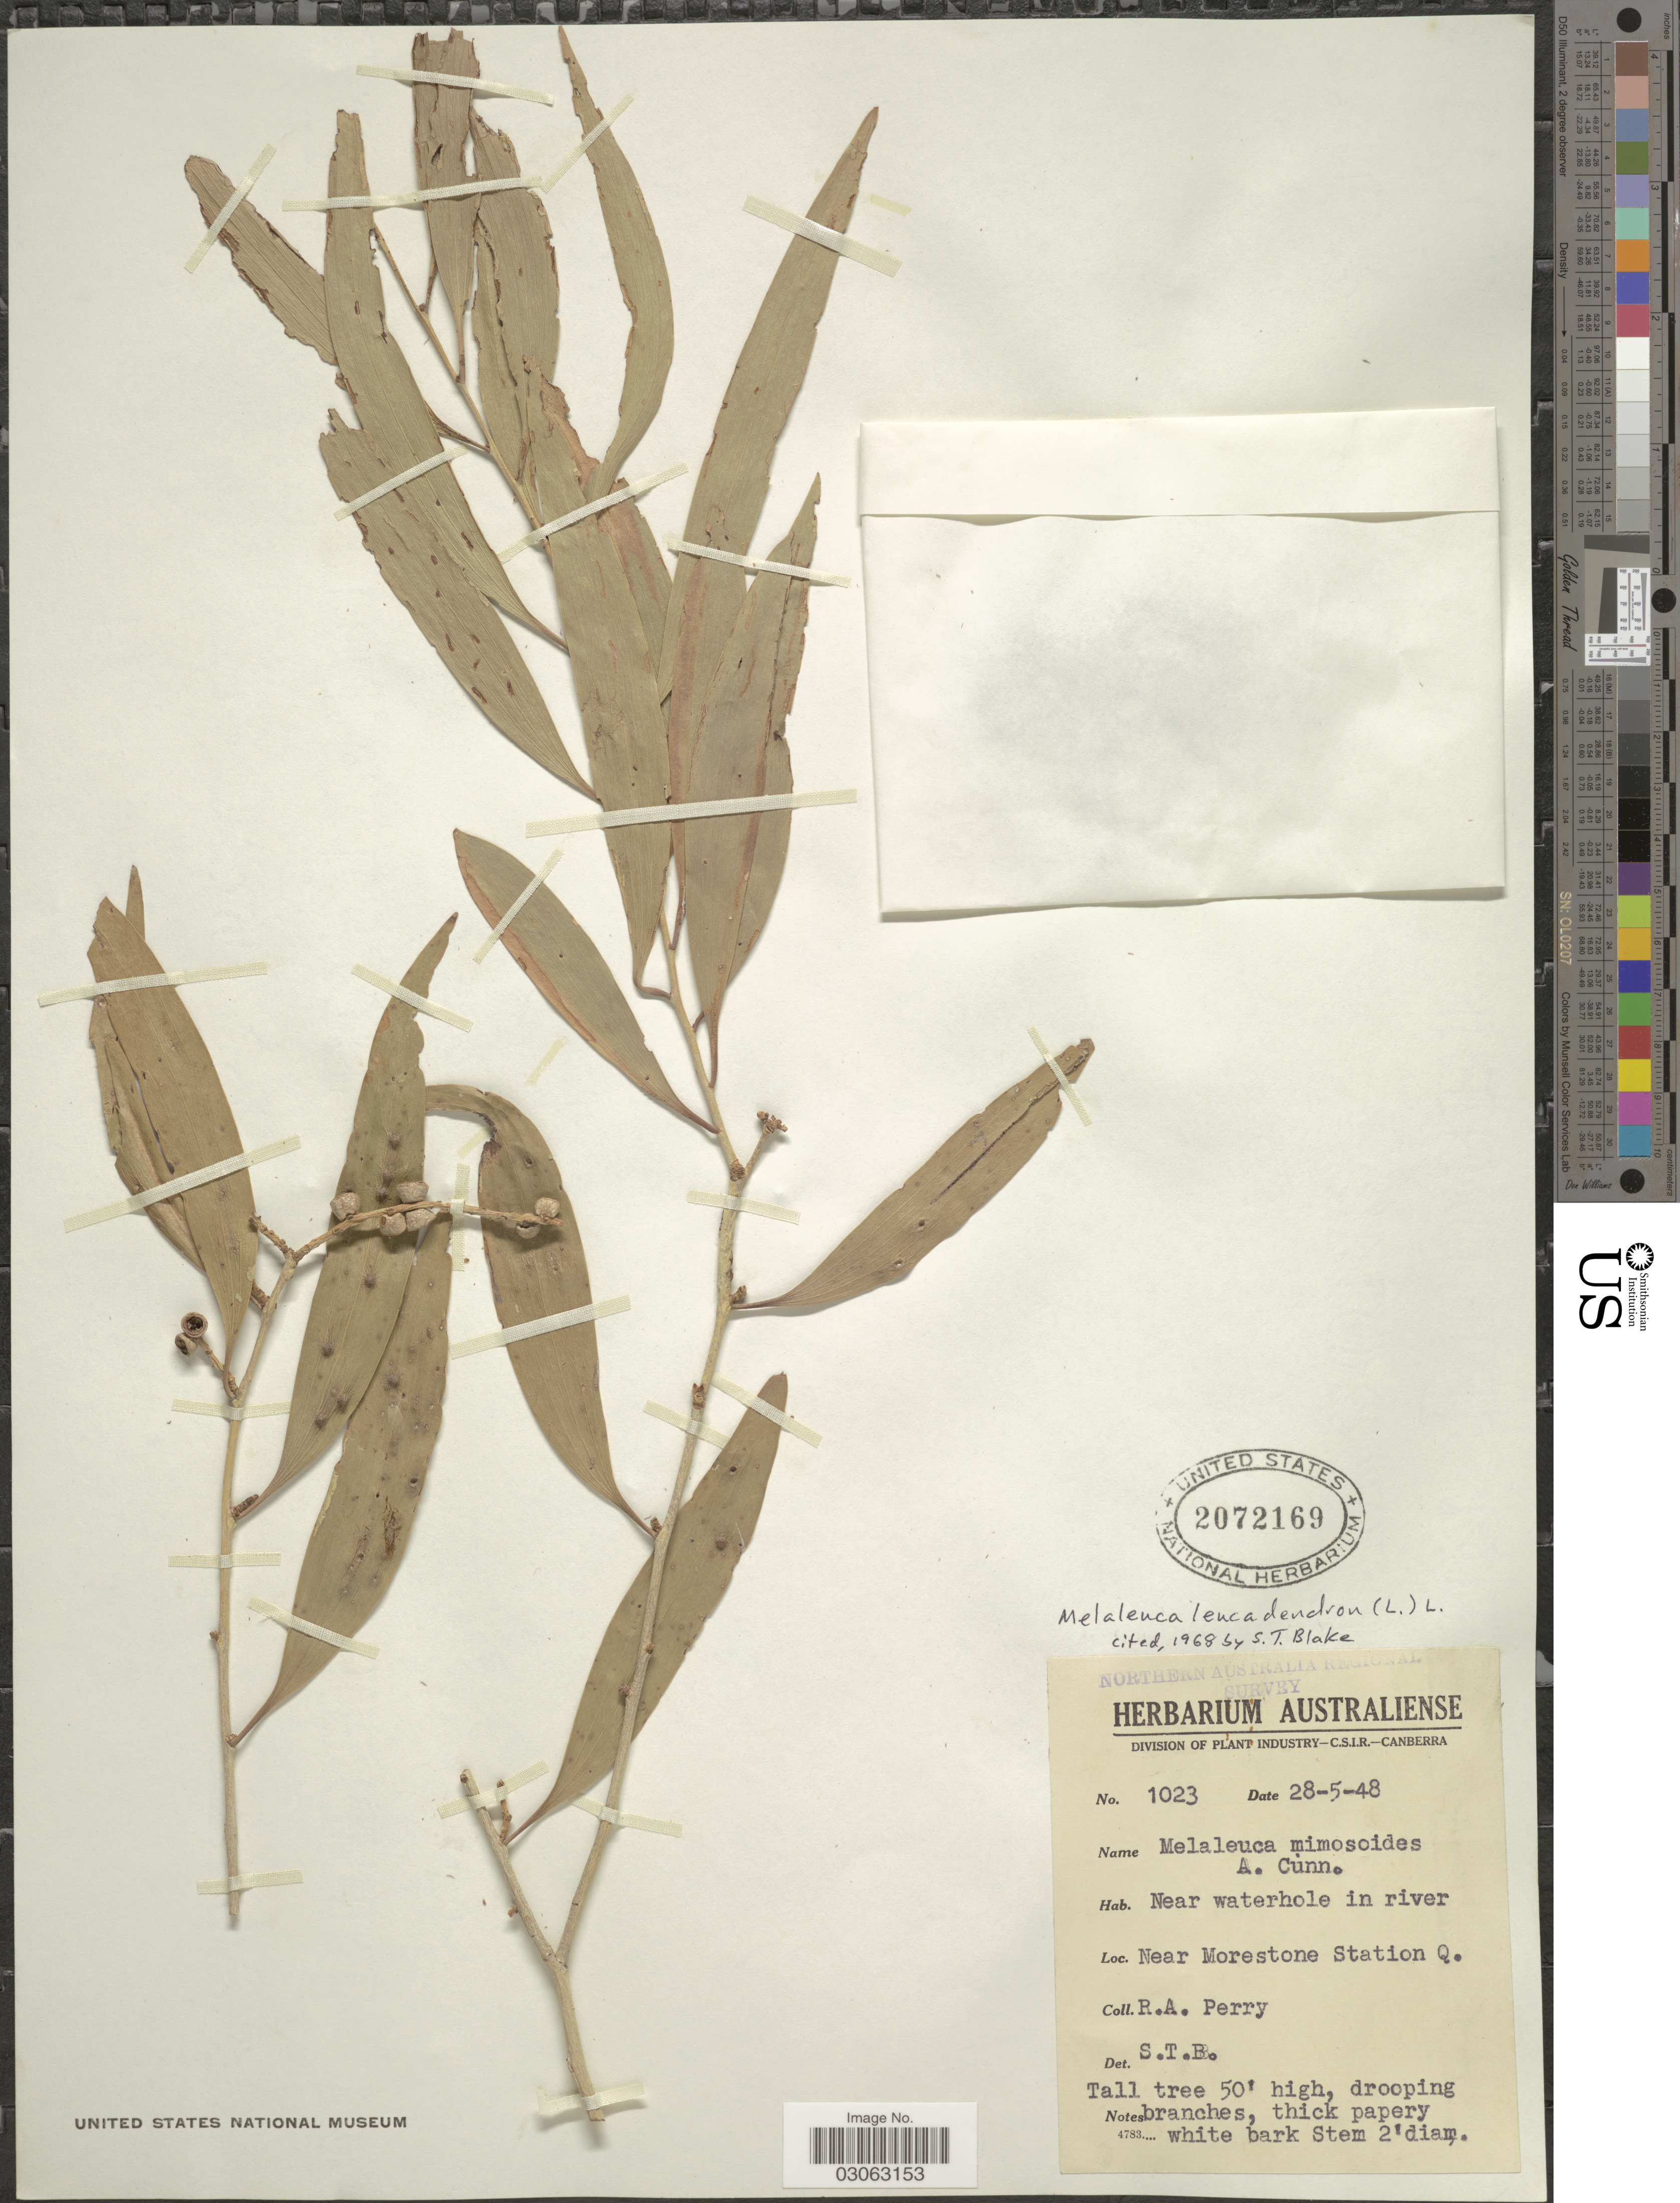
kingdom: Plantae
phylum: Tracheophyta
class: Magnoliopsida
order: Myrtales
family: Myrtaceae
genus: Melaleuca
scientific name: Melaleuca leucadendra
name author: (L.) L.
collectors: Perry, R. A.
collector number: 1023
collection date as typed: Transcribed d/m/y: 28/5/48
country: Australia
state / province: Queensland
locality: Near Morestone Station Q.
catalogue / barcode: US 2072169